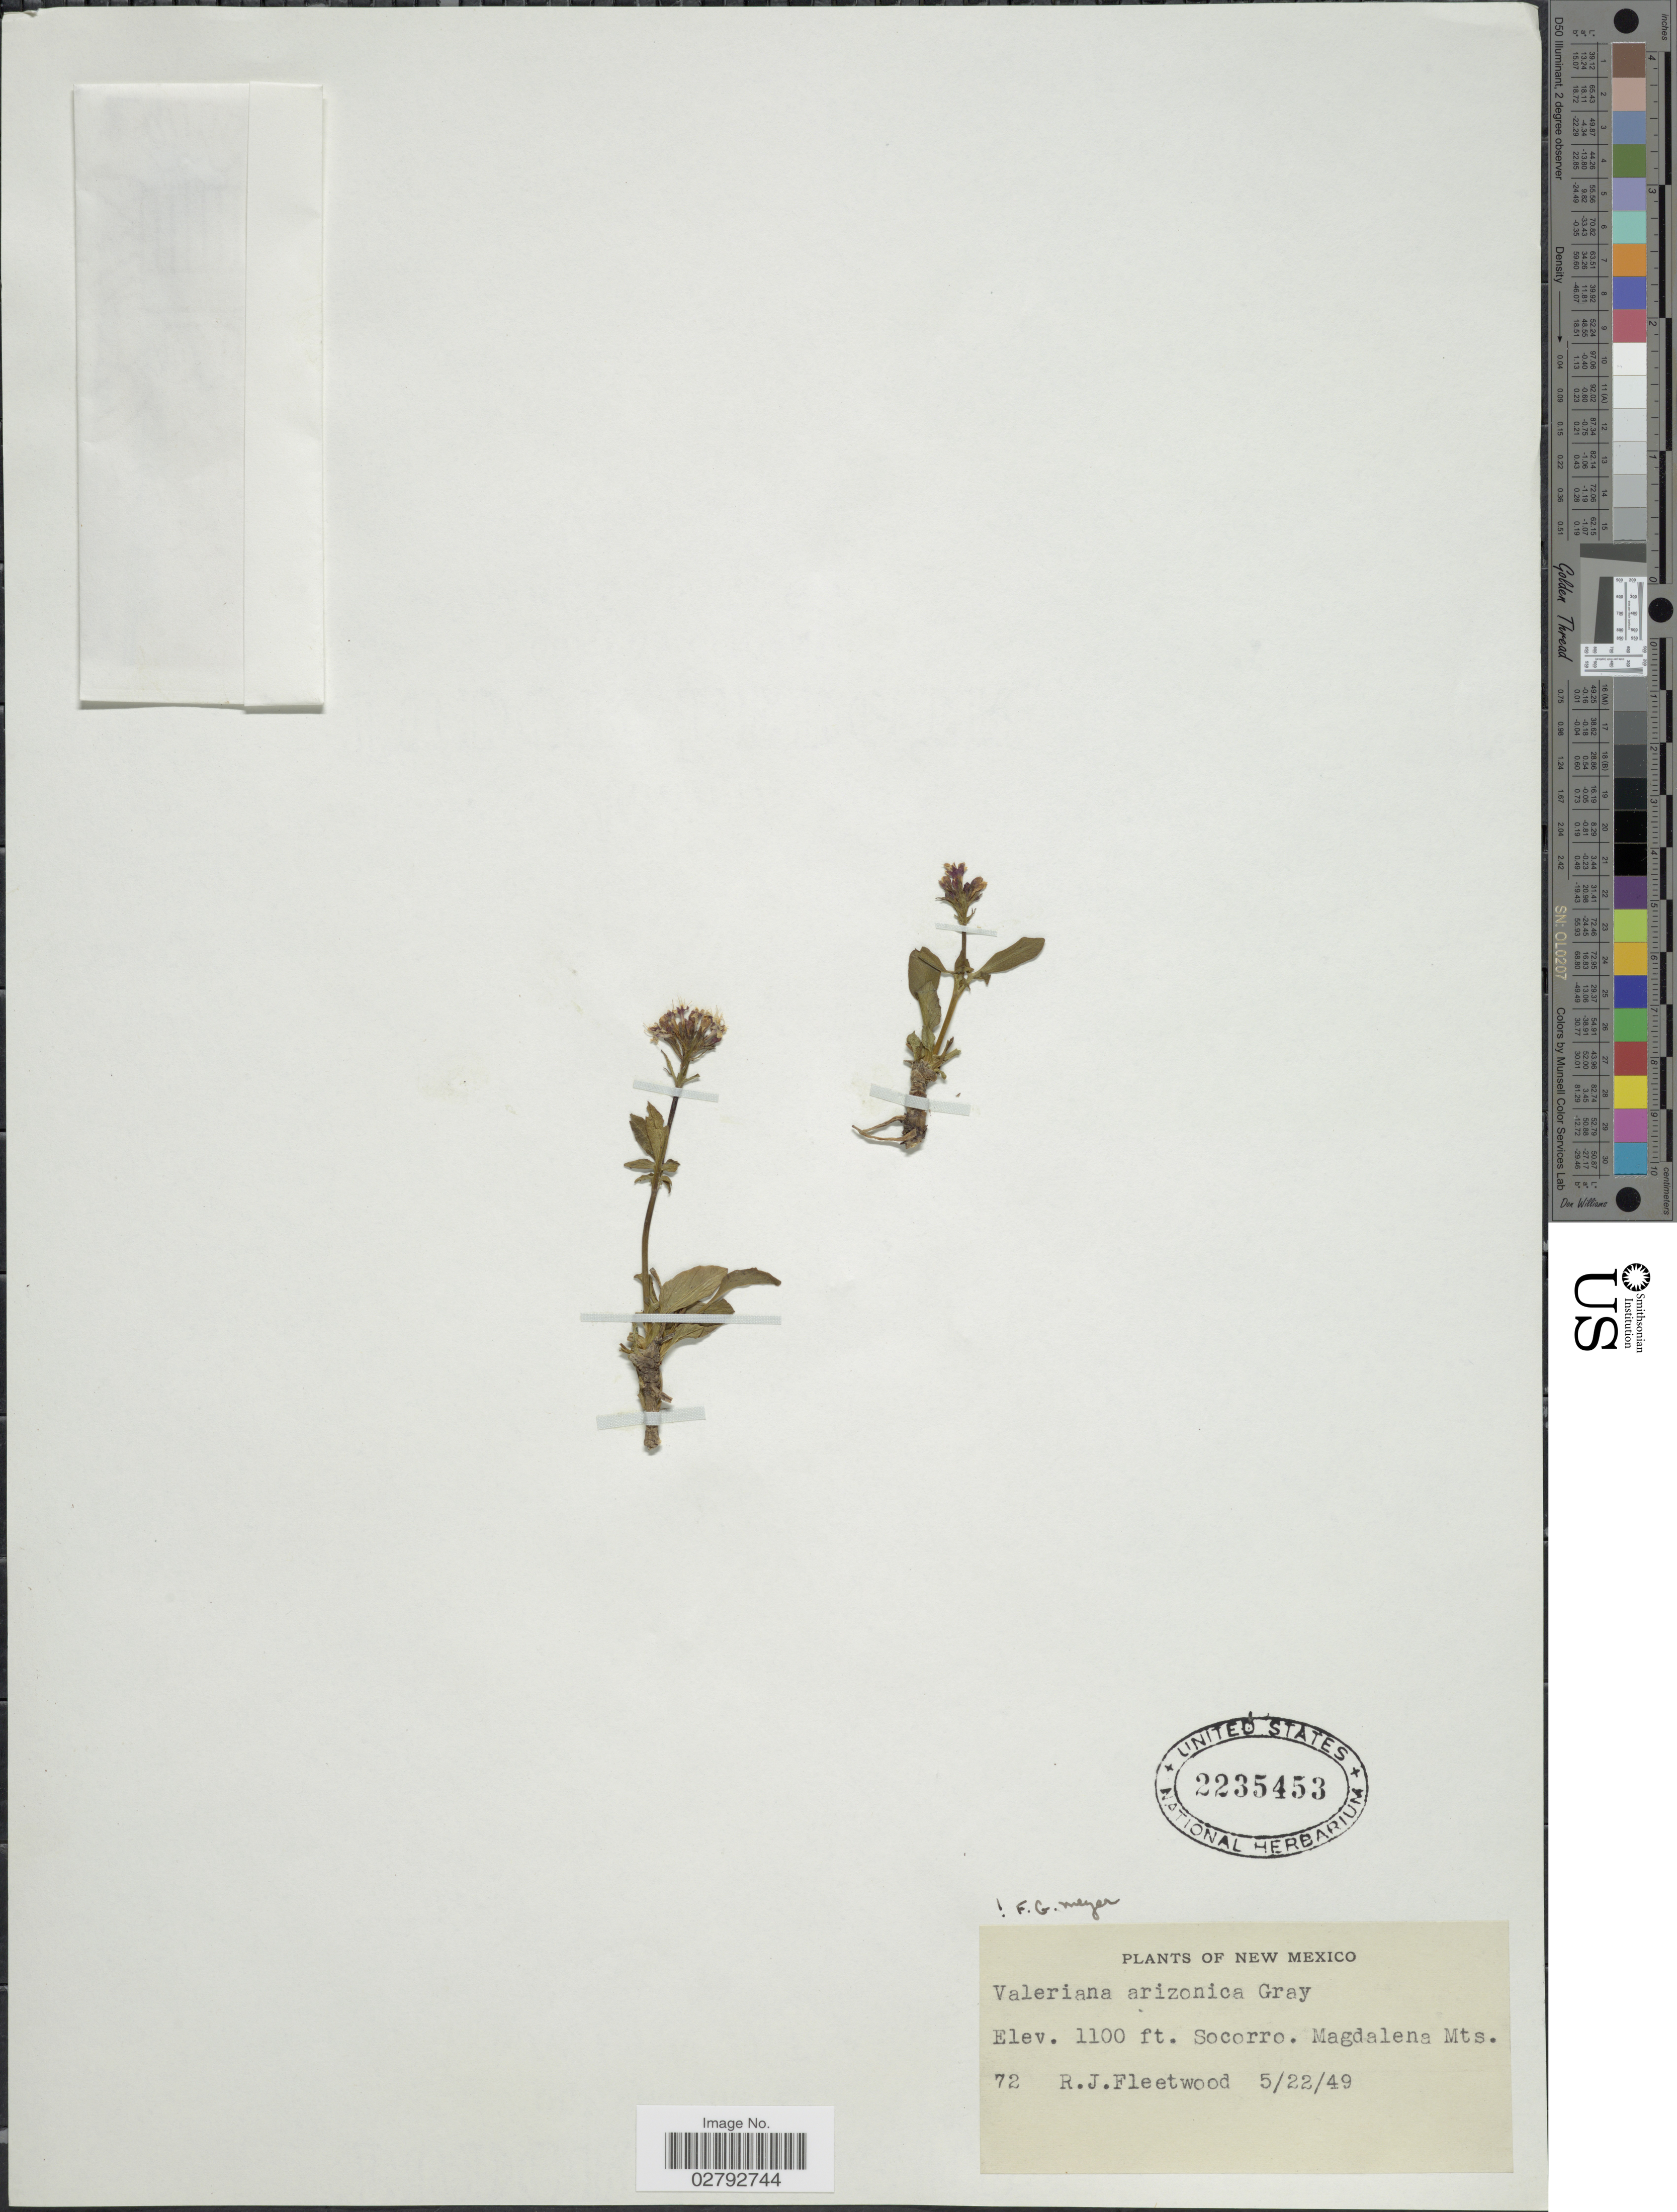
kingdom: Plantae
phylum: Tracheophyta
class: Magnoliopsida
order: Dipsacales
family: Caprifoliaceae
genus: Valeriana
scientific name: Valeriana arizonica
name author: A. Gray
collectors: R. J. Fleetwood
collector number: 72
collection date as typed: Transcribed d/m/y: 22/5/49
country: United States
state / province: New Mexico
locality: Socorro. Magdalena Mts.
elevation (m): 335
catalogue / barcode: US 2235453